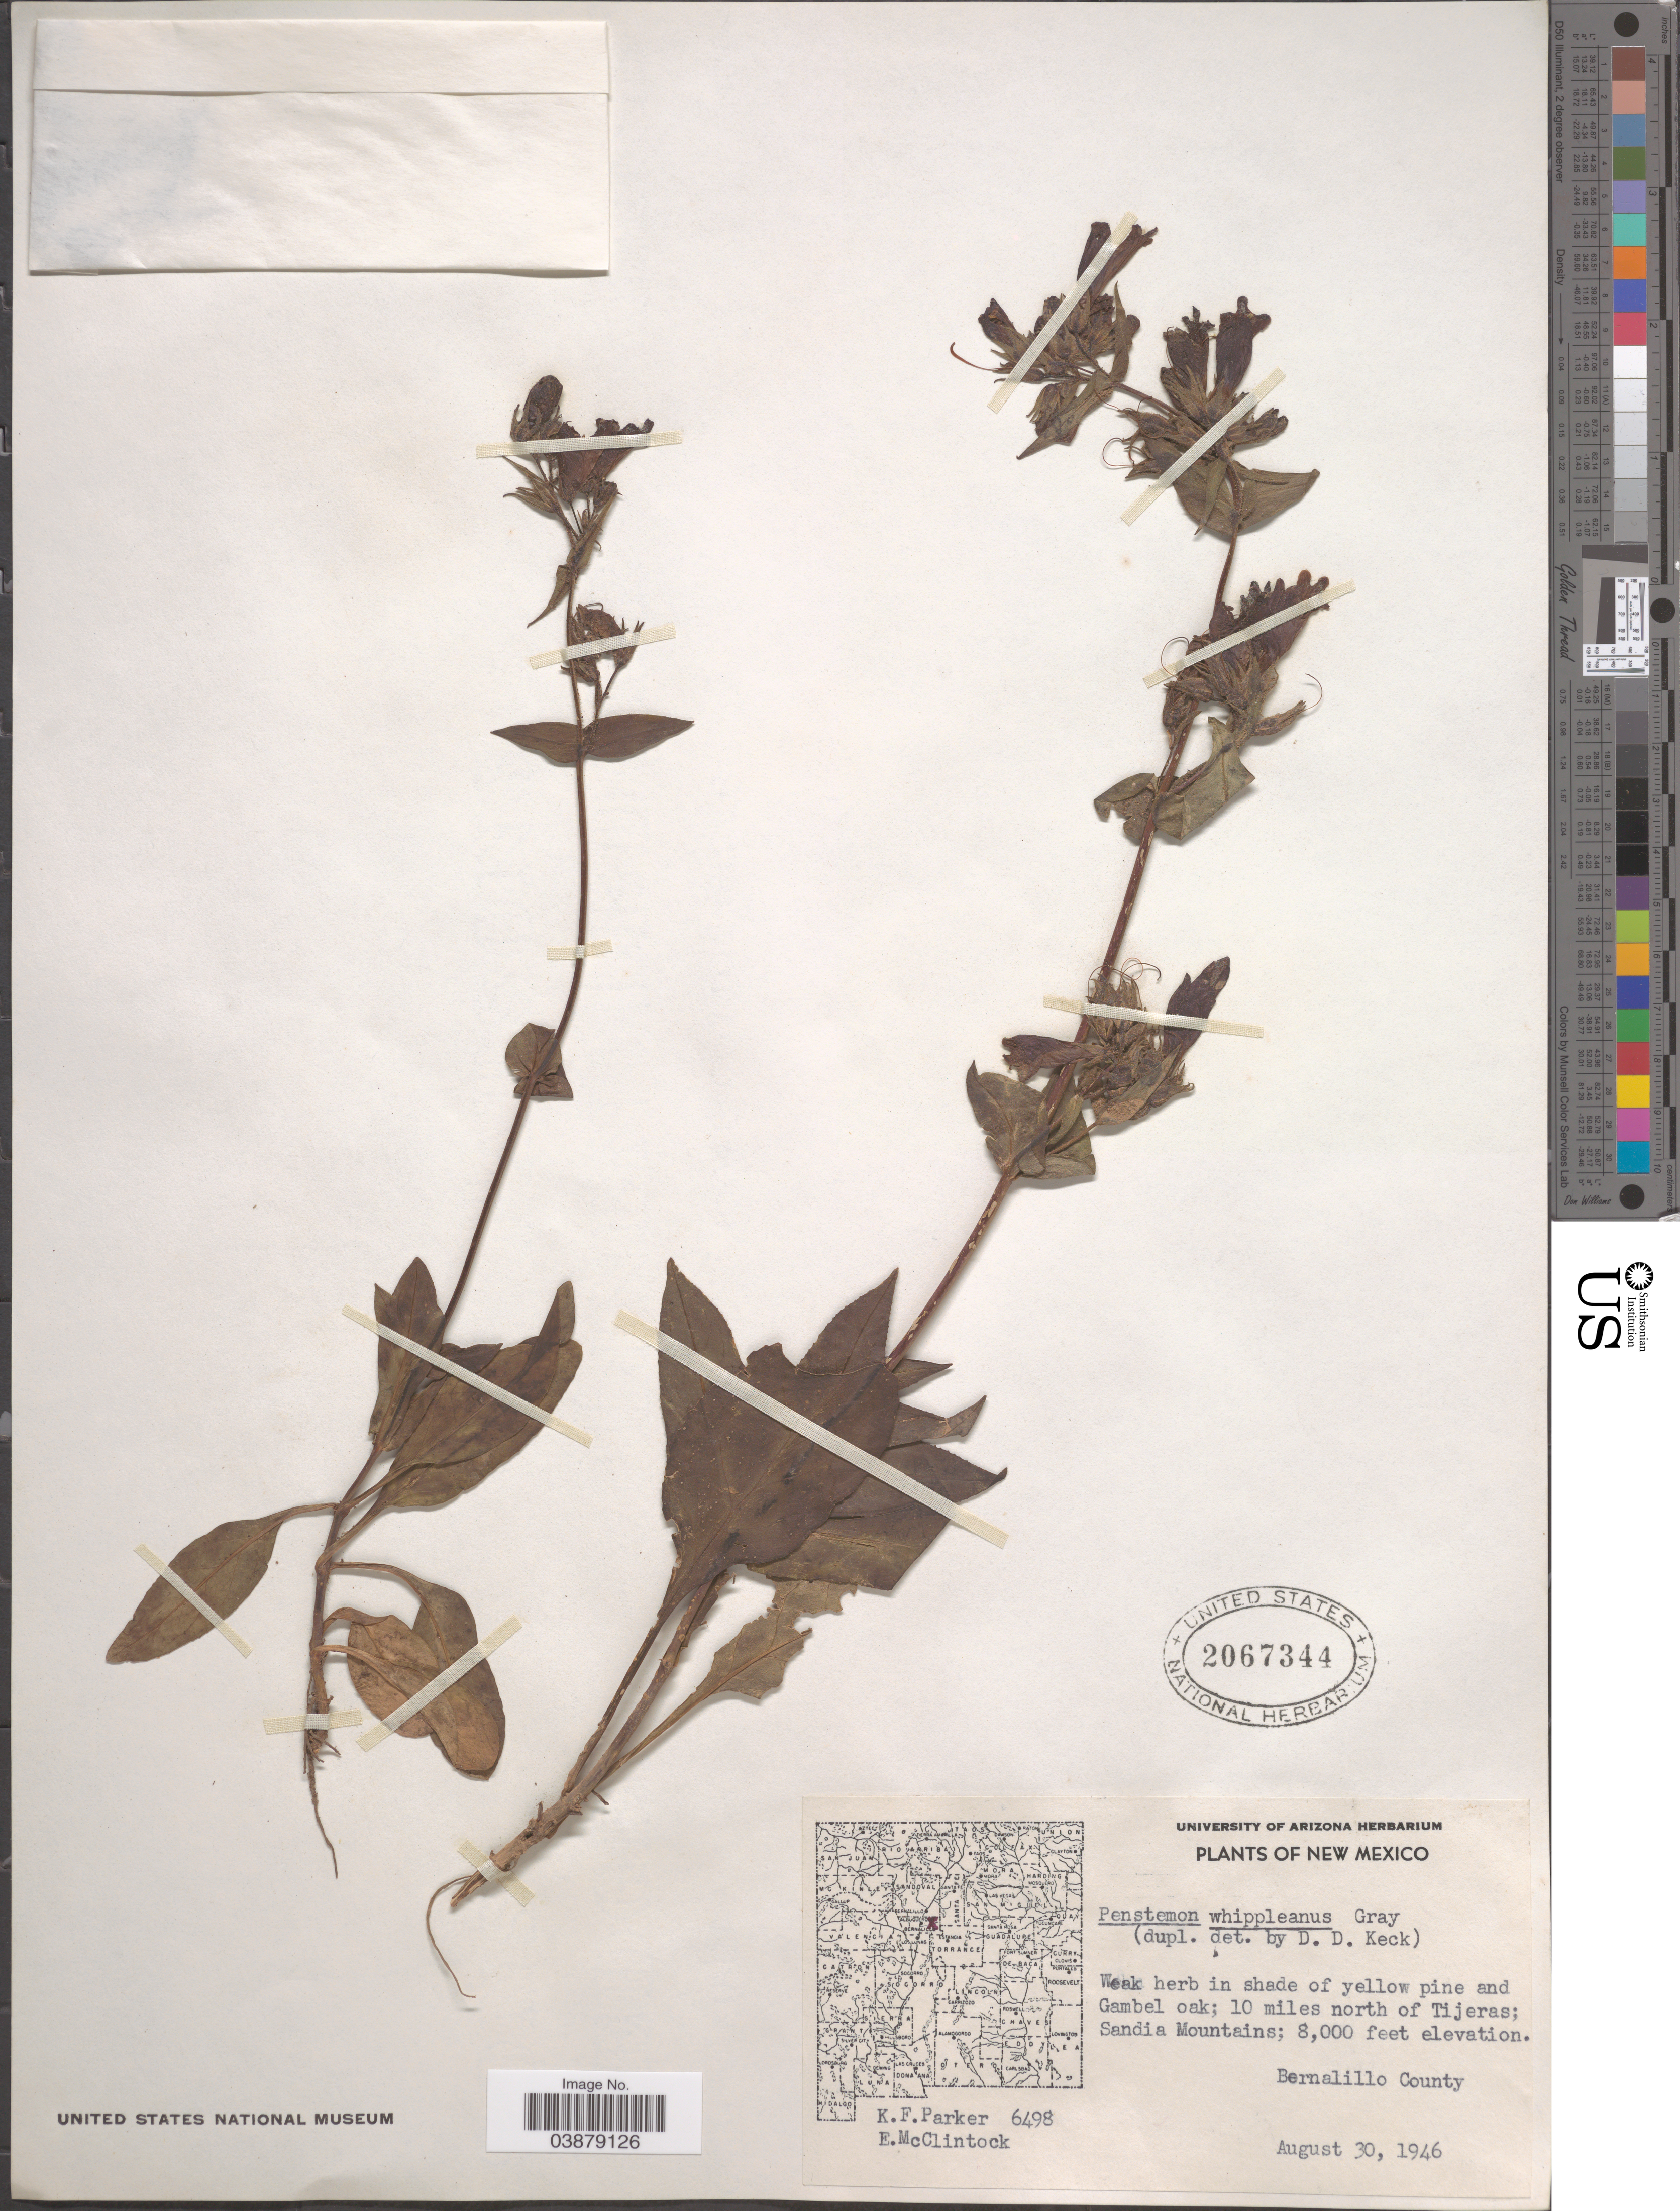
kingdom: Plantae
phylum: Tracheophyta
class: Magnoliopsida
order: Lamiales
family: Plantaginaceae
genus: Penstemon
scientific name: Penstemon whippleanus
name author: A. Gray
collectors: K. F. Parker & E. McClintock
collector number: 6498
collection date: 1946-08-30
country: United States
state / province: New Mexico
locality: In shade of yellow pine and Gambel oak; 10 miles north of Tijeras; Sandia Mountains; Bernalillo County.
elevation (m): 2438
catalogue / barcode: US 2067344